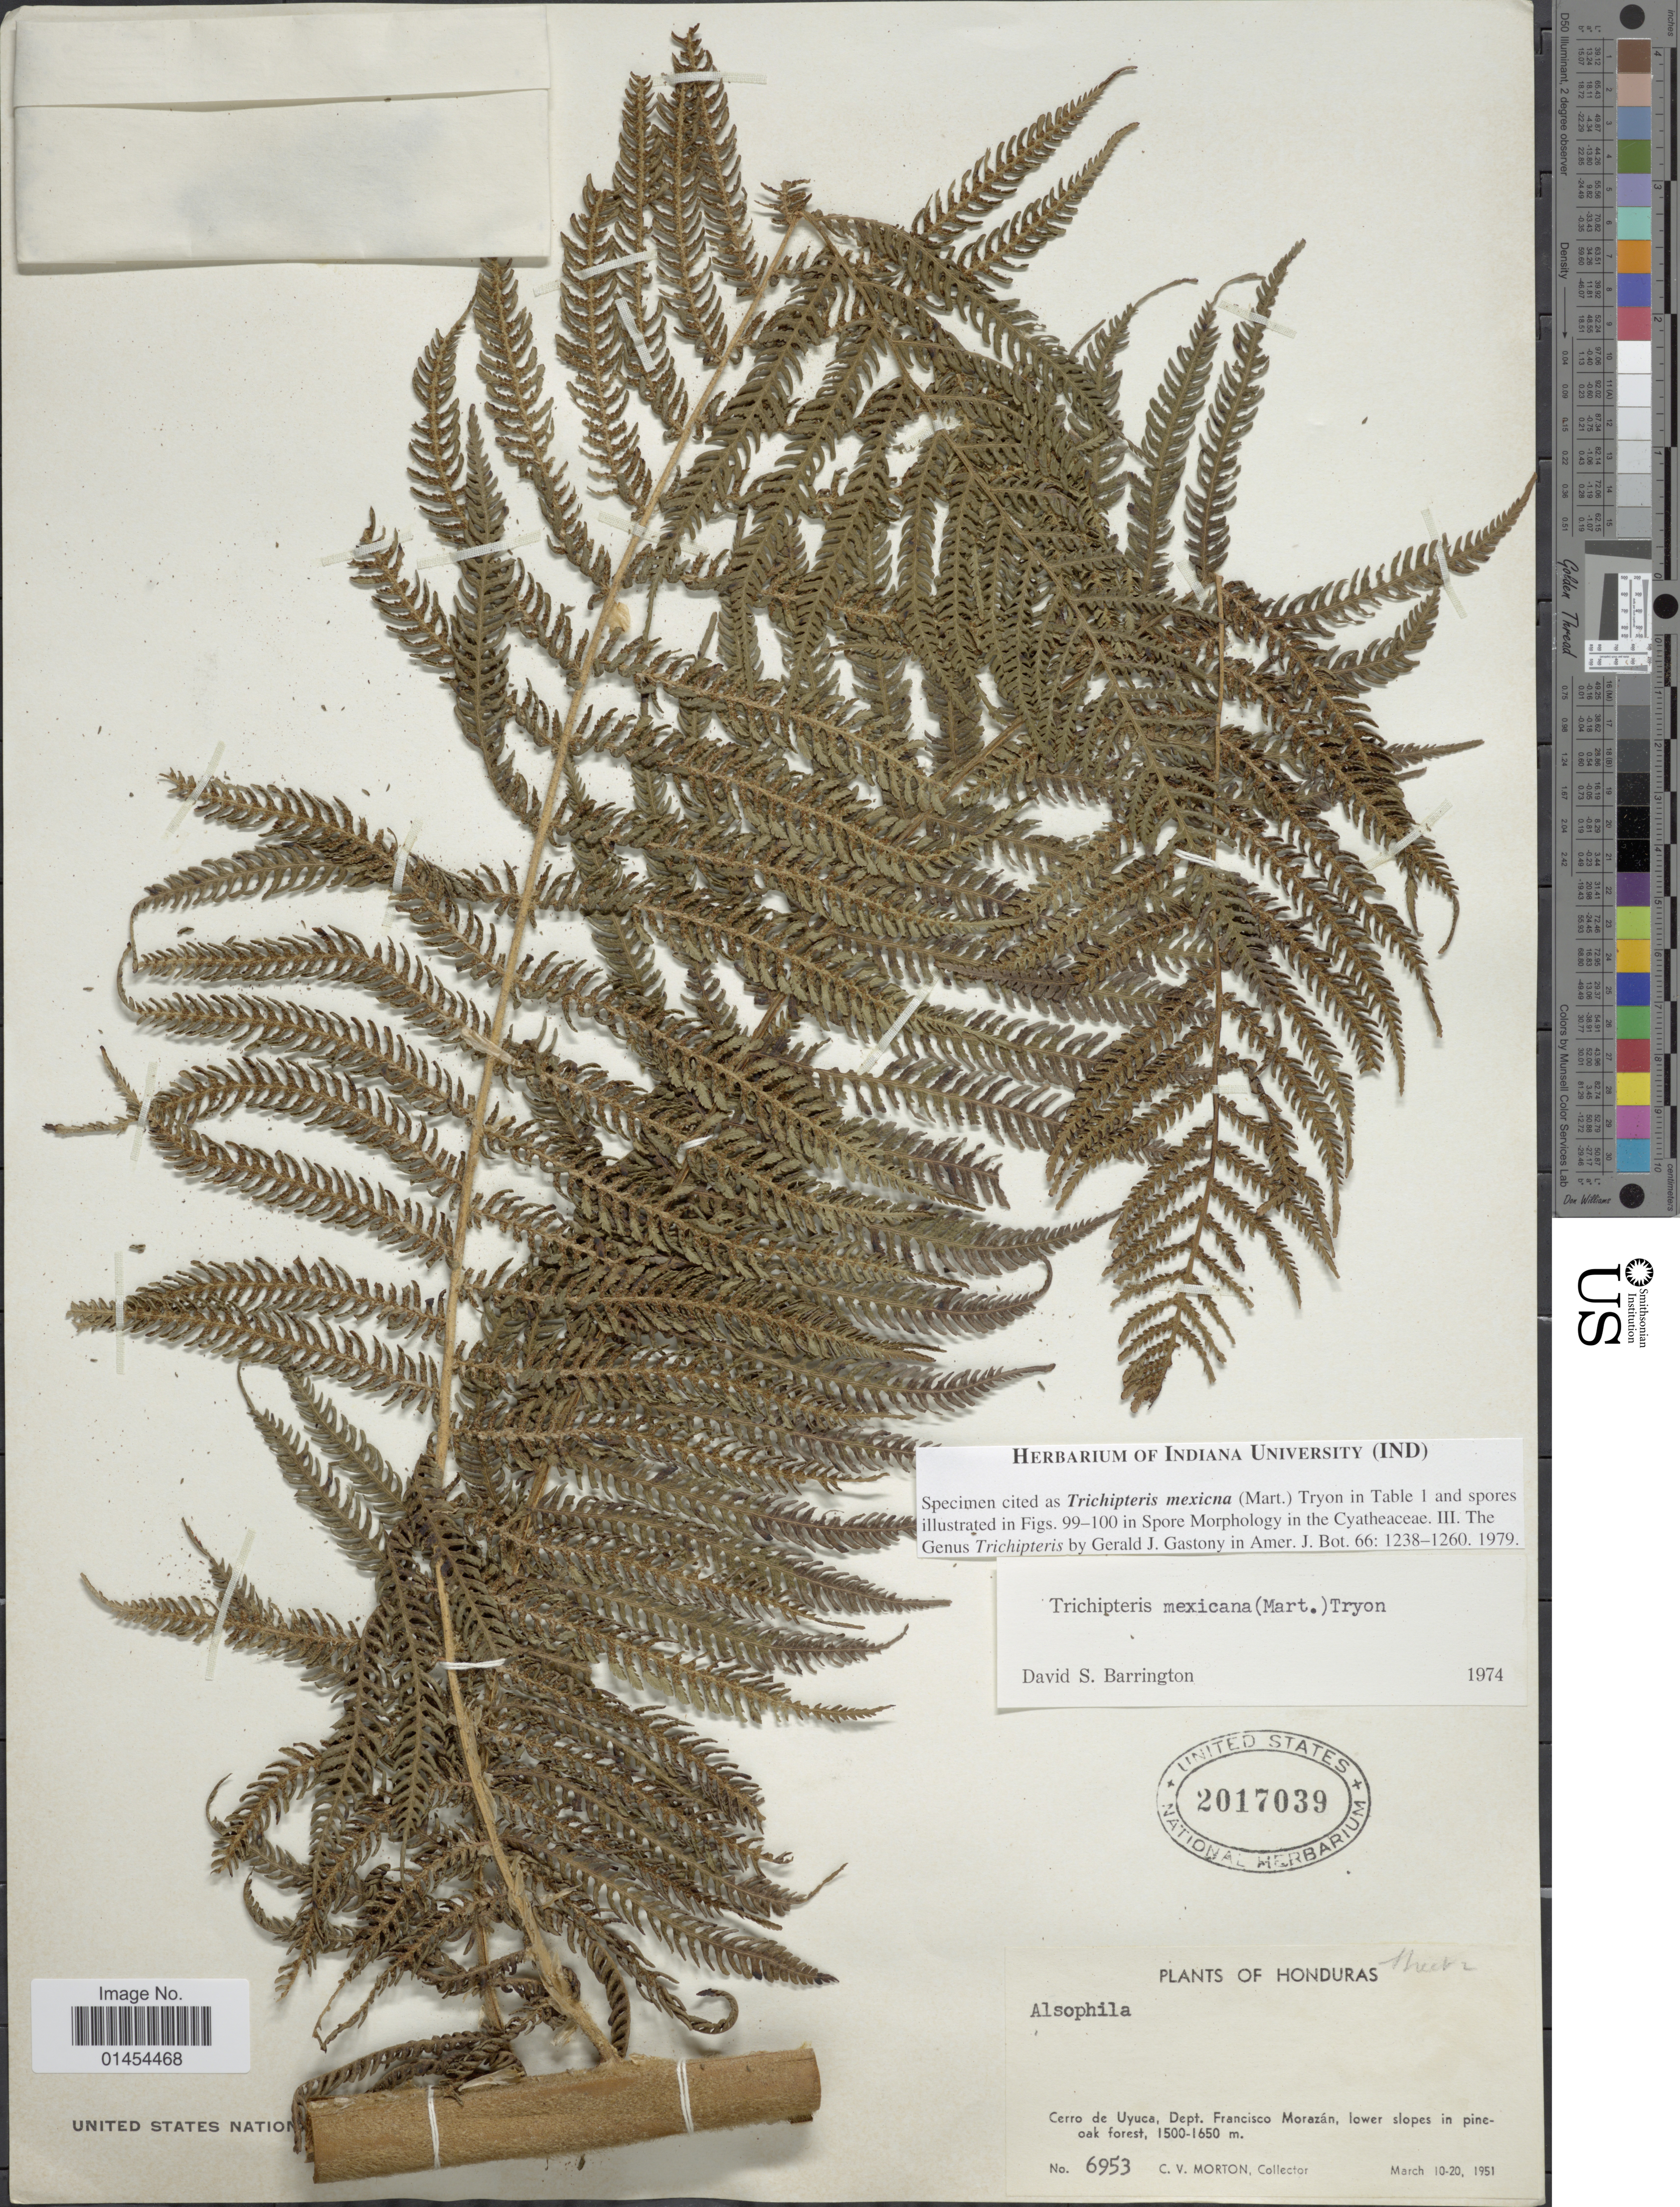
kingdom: Plantae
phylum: Tracheophyta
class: Polypodiopsida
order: Cyatheales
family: Cyatheaceae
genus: Alsophila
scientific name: Alsophila firma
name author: (Baker) D.S. Conant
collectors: C. V. Morton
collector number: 6953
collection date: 1951-03-10/1951-03-20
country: Honduras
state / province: Fco. Morazán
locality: Cerro de Uyuca, Dept. Francisco Morazán, lower slopes in pine-oak forest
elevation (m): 1500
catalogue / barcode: US 2017039